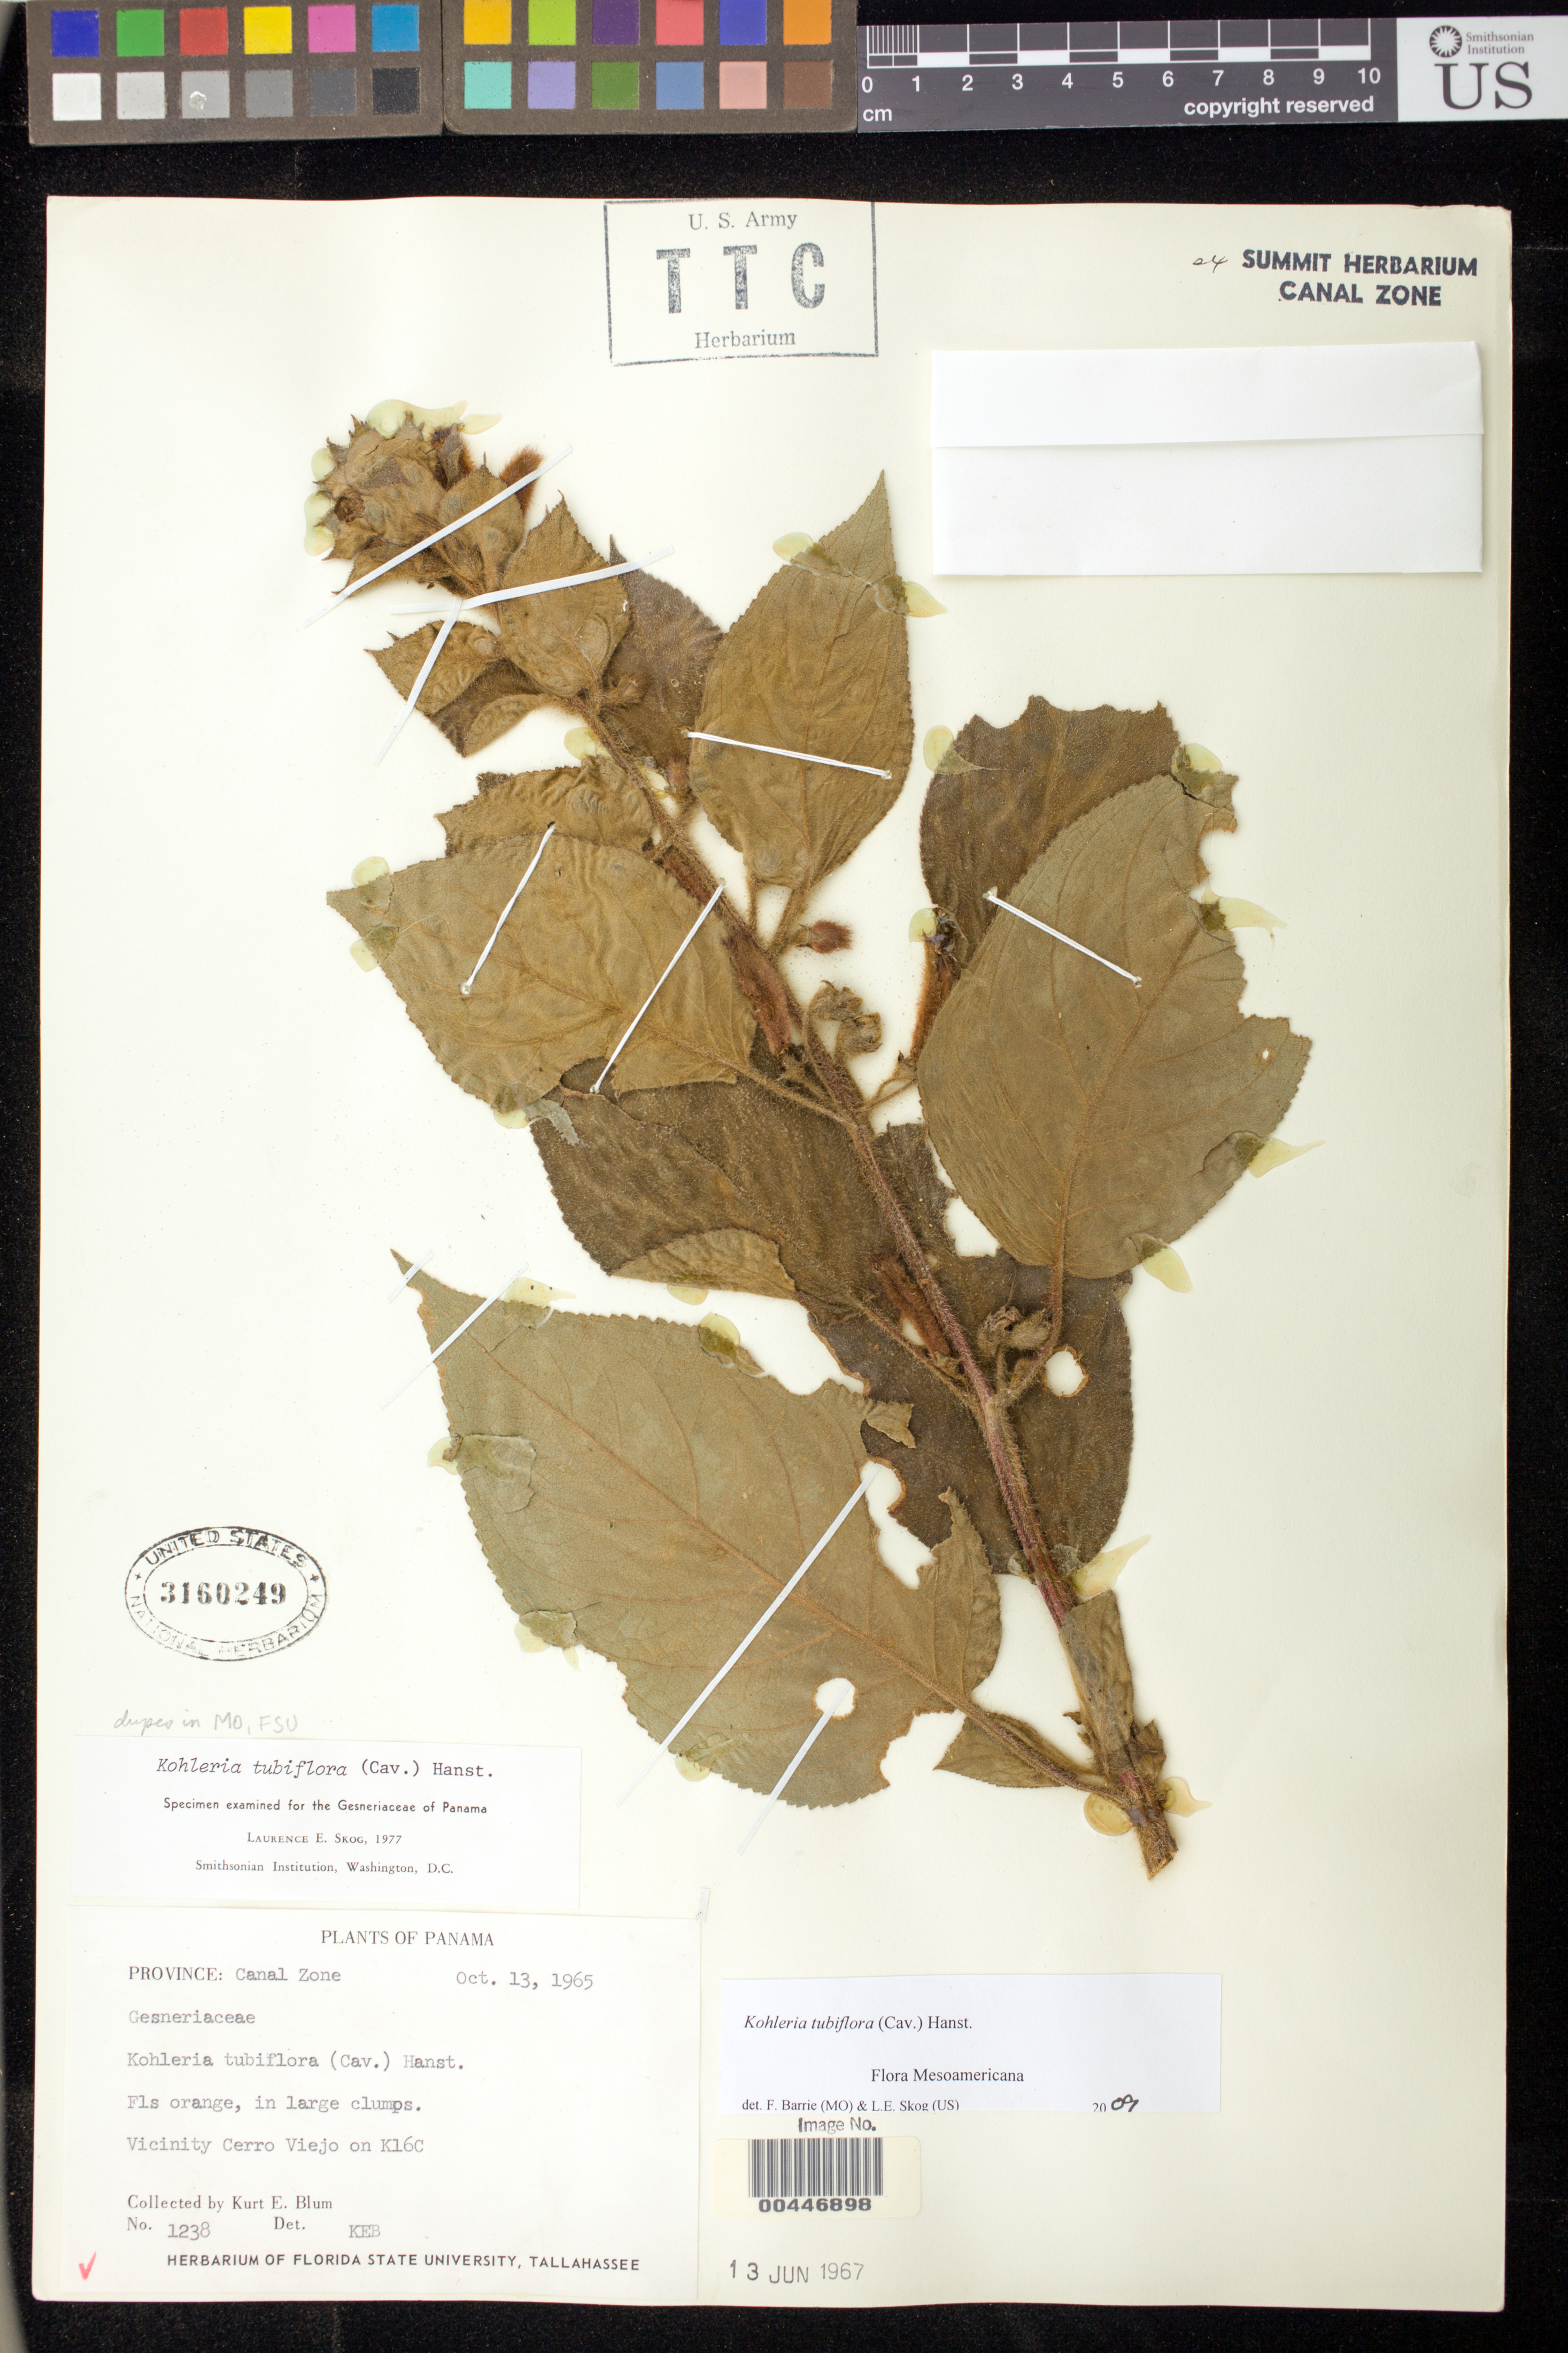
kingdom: Plantae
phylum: Tracheophyta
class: Magnoliopsida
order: Lamiales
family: Gesneriaceae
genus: Kohleria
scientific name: Kohleria tubiflora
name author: (Cav.) Hanst.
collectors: K. E. Blum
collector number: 1238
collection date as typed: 13 Oct 1965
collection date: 1965-10-13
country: Panama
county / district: Canal Zone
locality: Cerro Viejo on K16c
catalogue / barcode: US 3160249